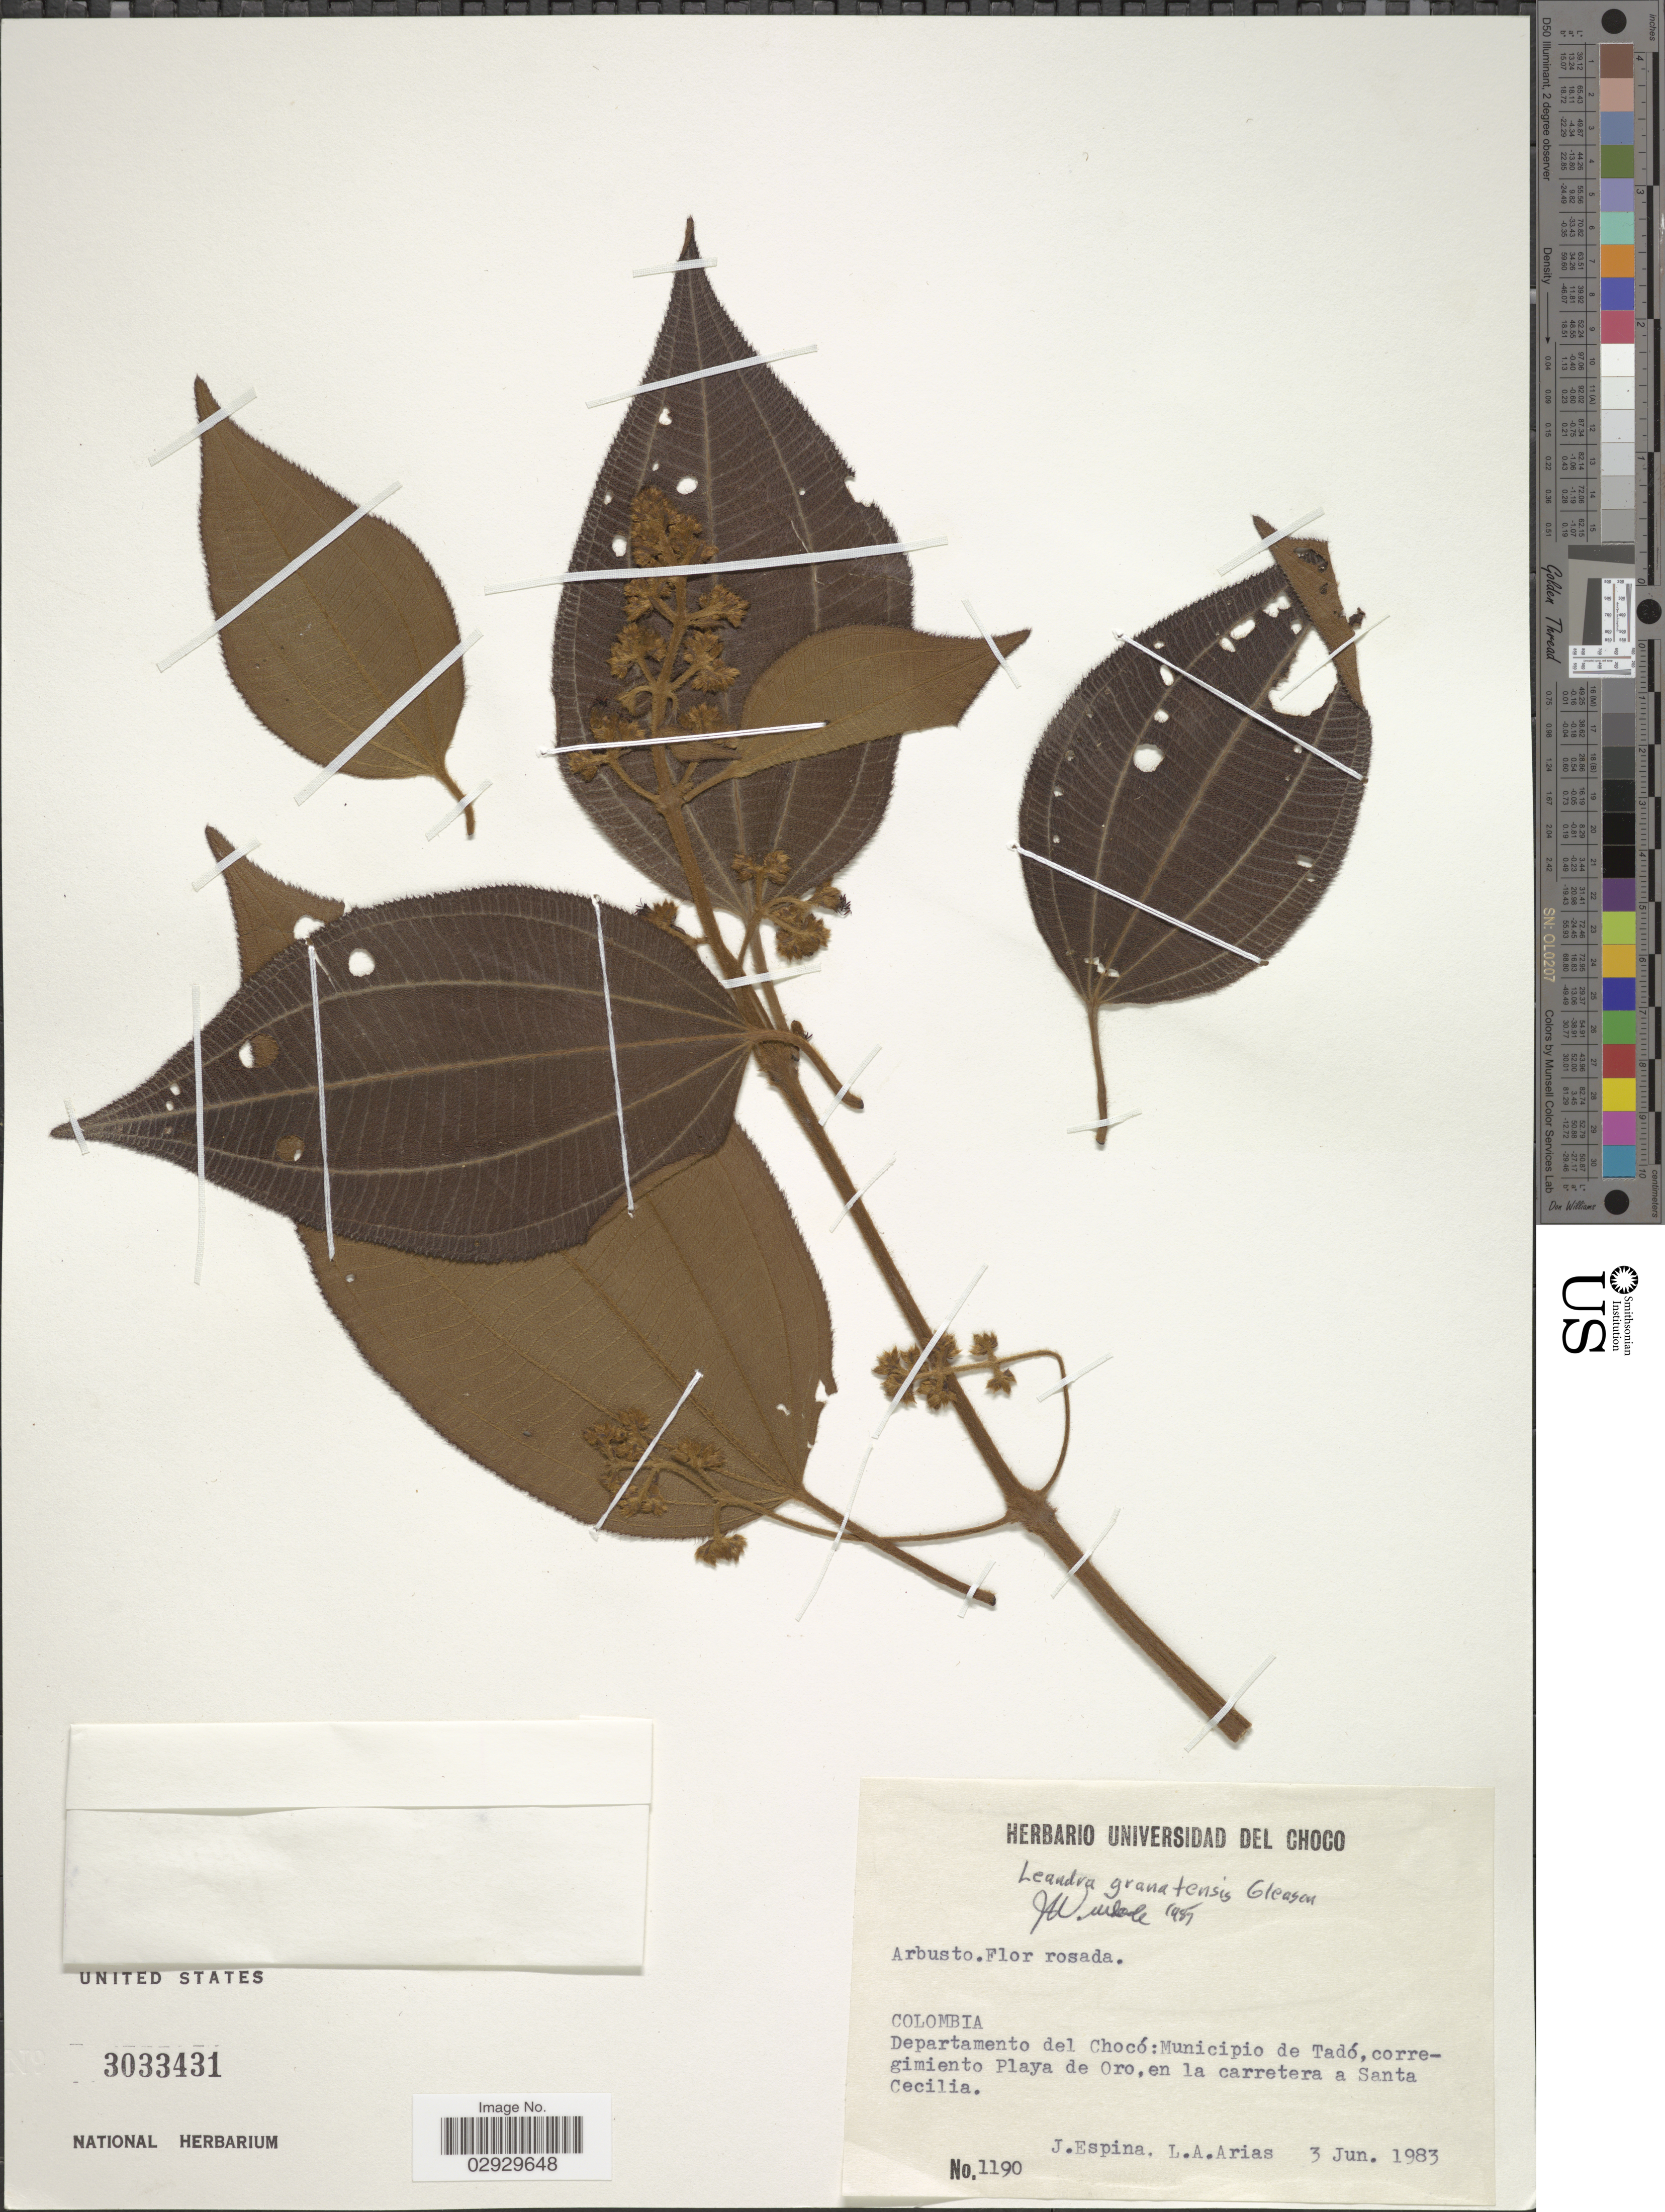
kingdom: Plantae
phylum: Tracheophyta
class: Magnoliopsida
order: Myrtales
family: Melastomataceae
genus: Leandra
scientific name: Leandra granatensis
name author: Gleason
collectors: J. Espina & L. Arias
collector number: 1190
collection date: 1983-06-03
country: Colombia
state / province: Chocó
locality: Departamento del Chocó: Municipio de Tadó, corregimiento Playa de Oro, en la carretera a Santa Cecilia.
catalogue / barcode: US 3033431